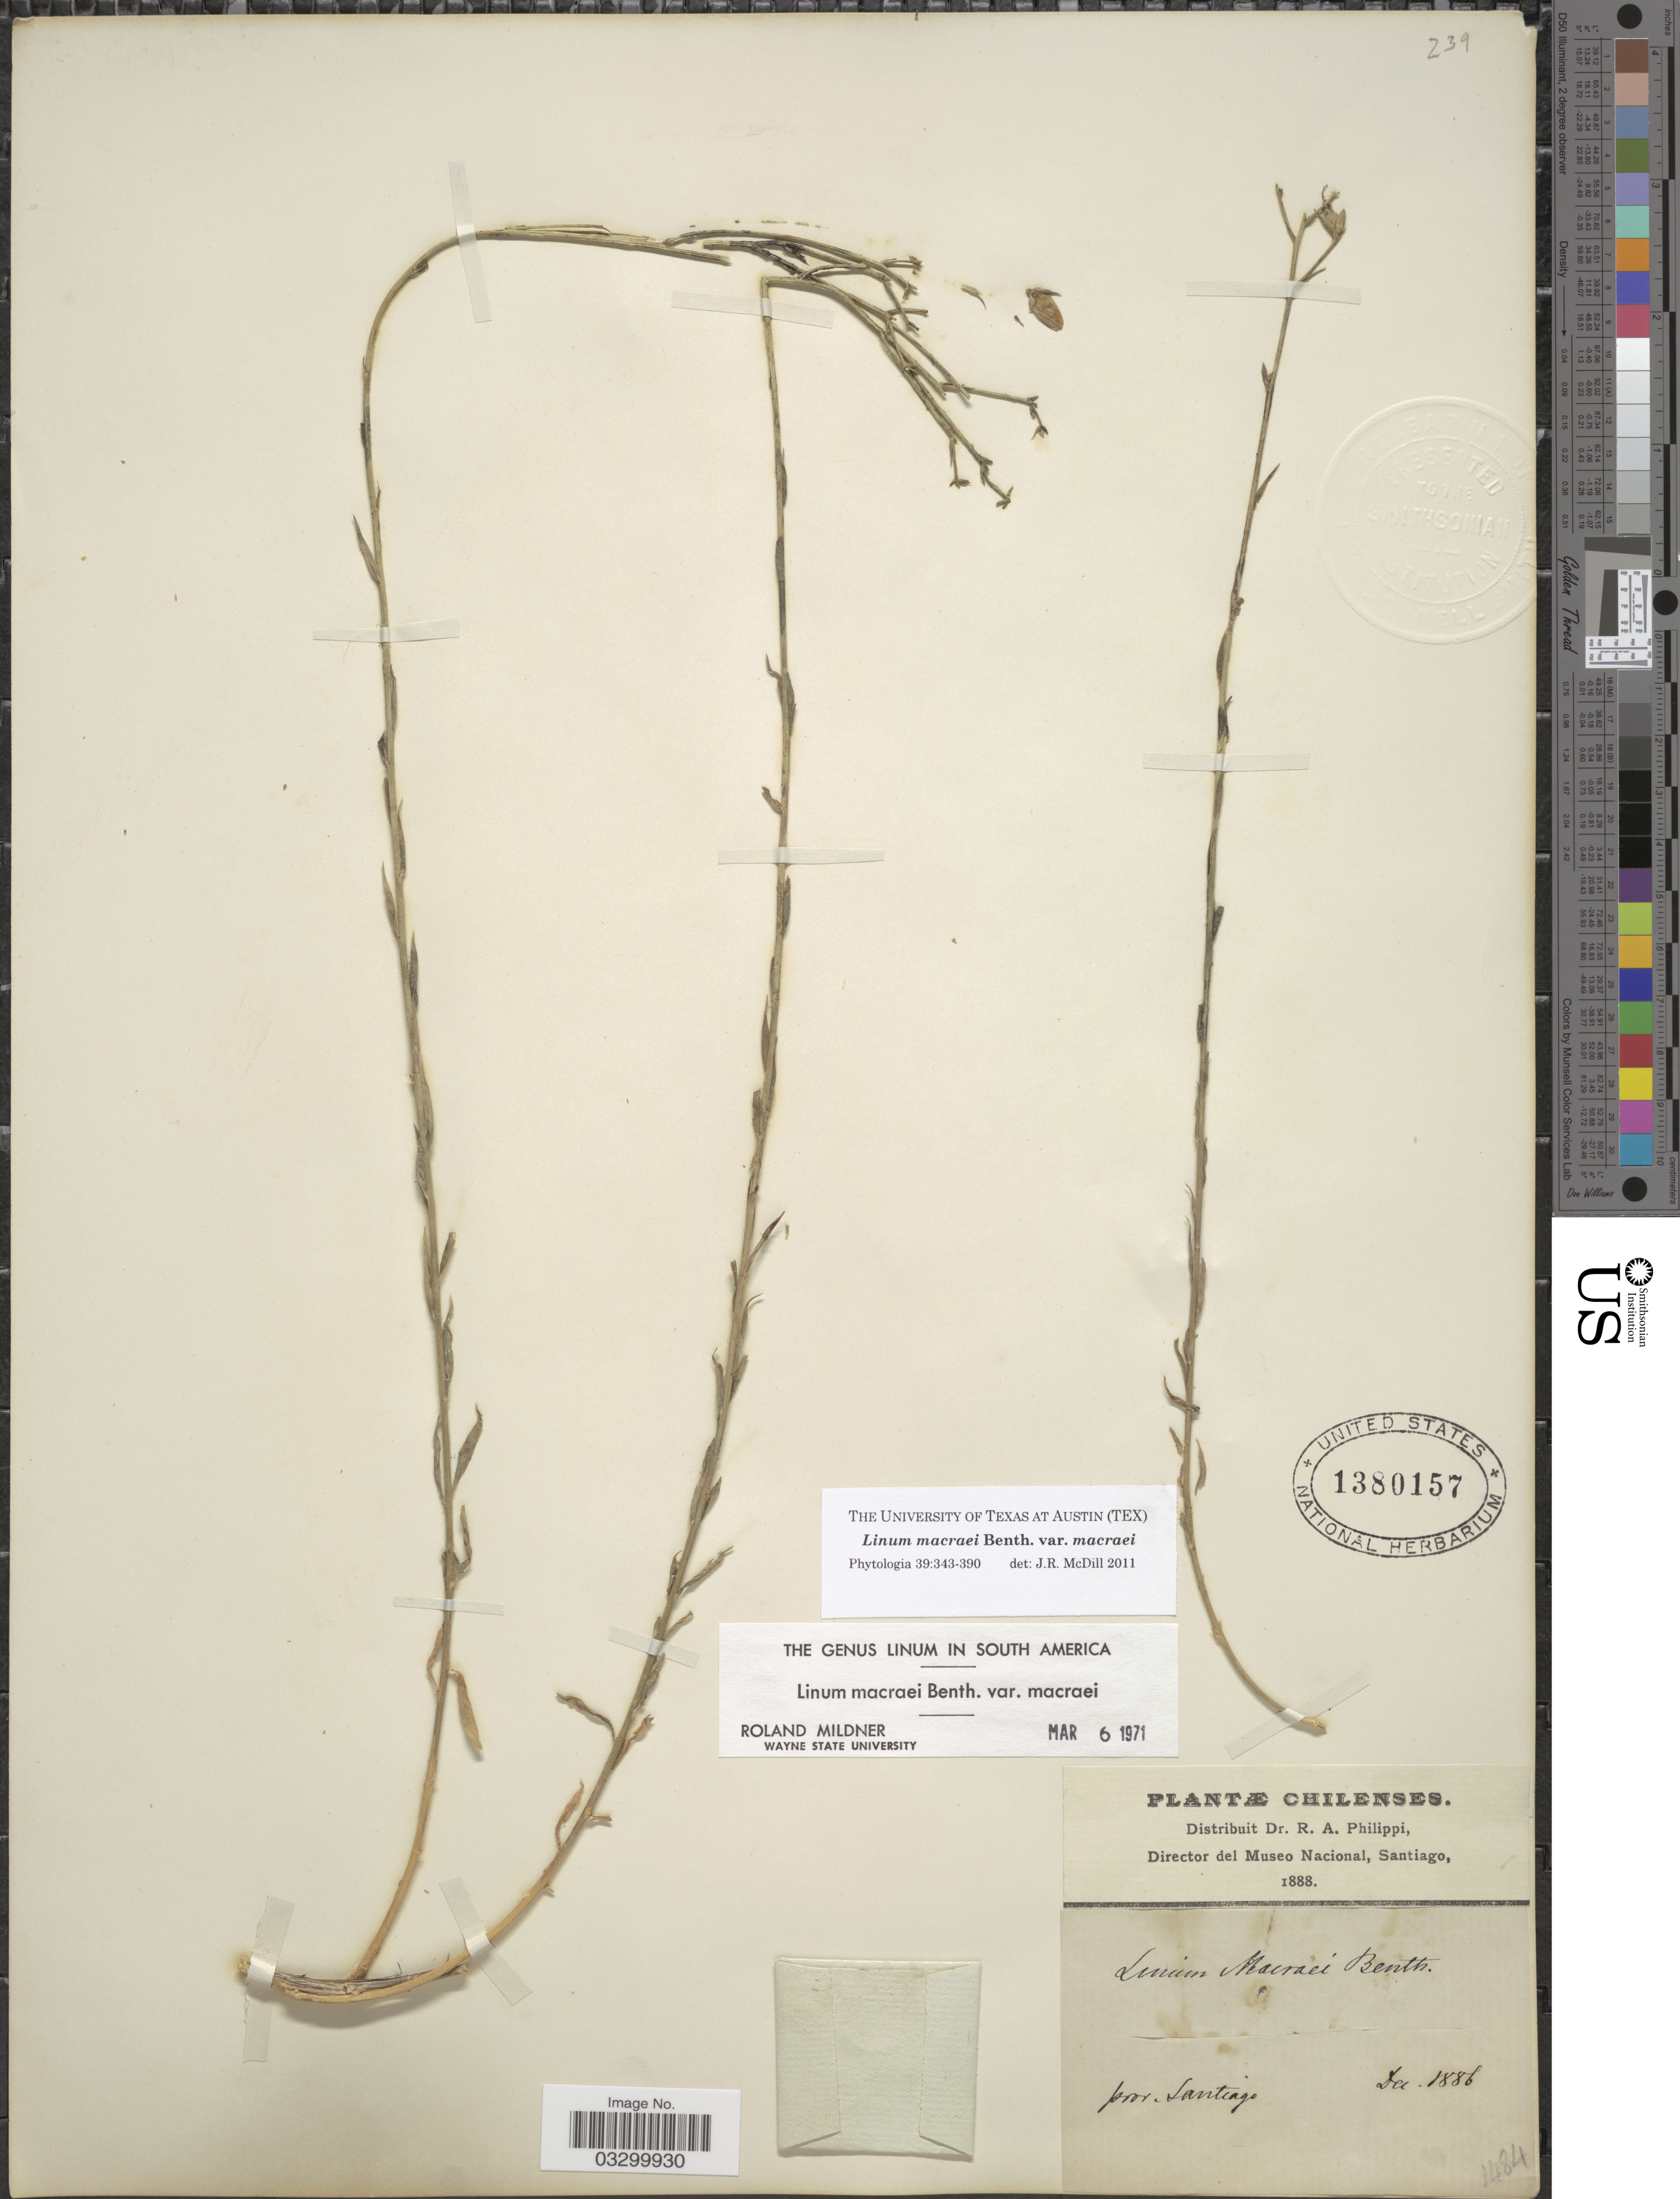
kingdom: Plantae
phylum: Tracheophyta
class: Magnoliopsida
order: Malpighiales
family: Linaceae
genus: Linum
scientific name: Linum macraei var. macraei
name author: Benth.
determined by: McDill, J. R.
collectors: R. A. Philippi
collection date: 1886-12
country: Chile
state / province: Región Metropolitana (RM)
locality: Prov. Santiago.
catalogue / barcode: US 1380157